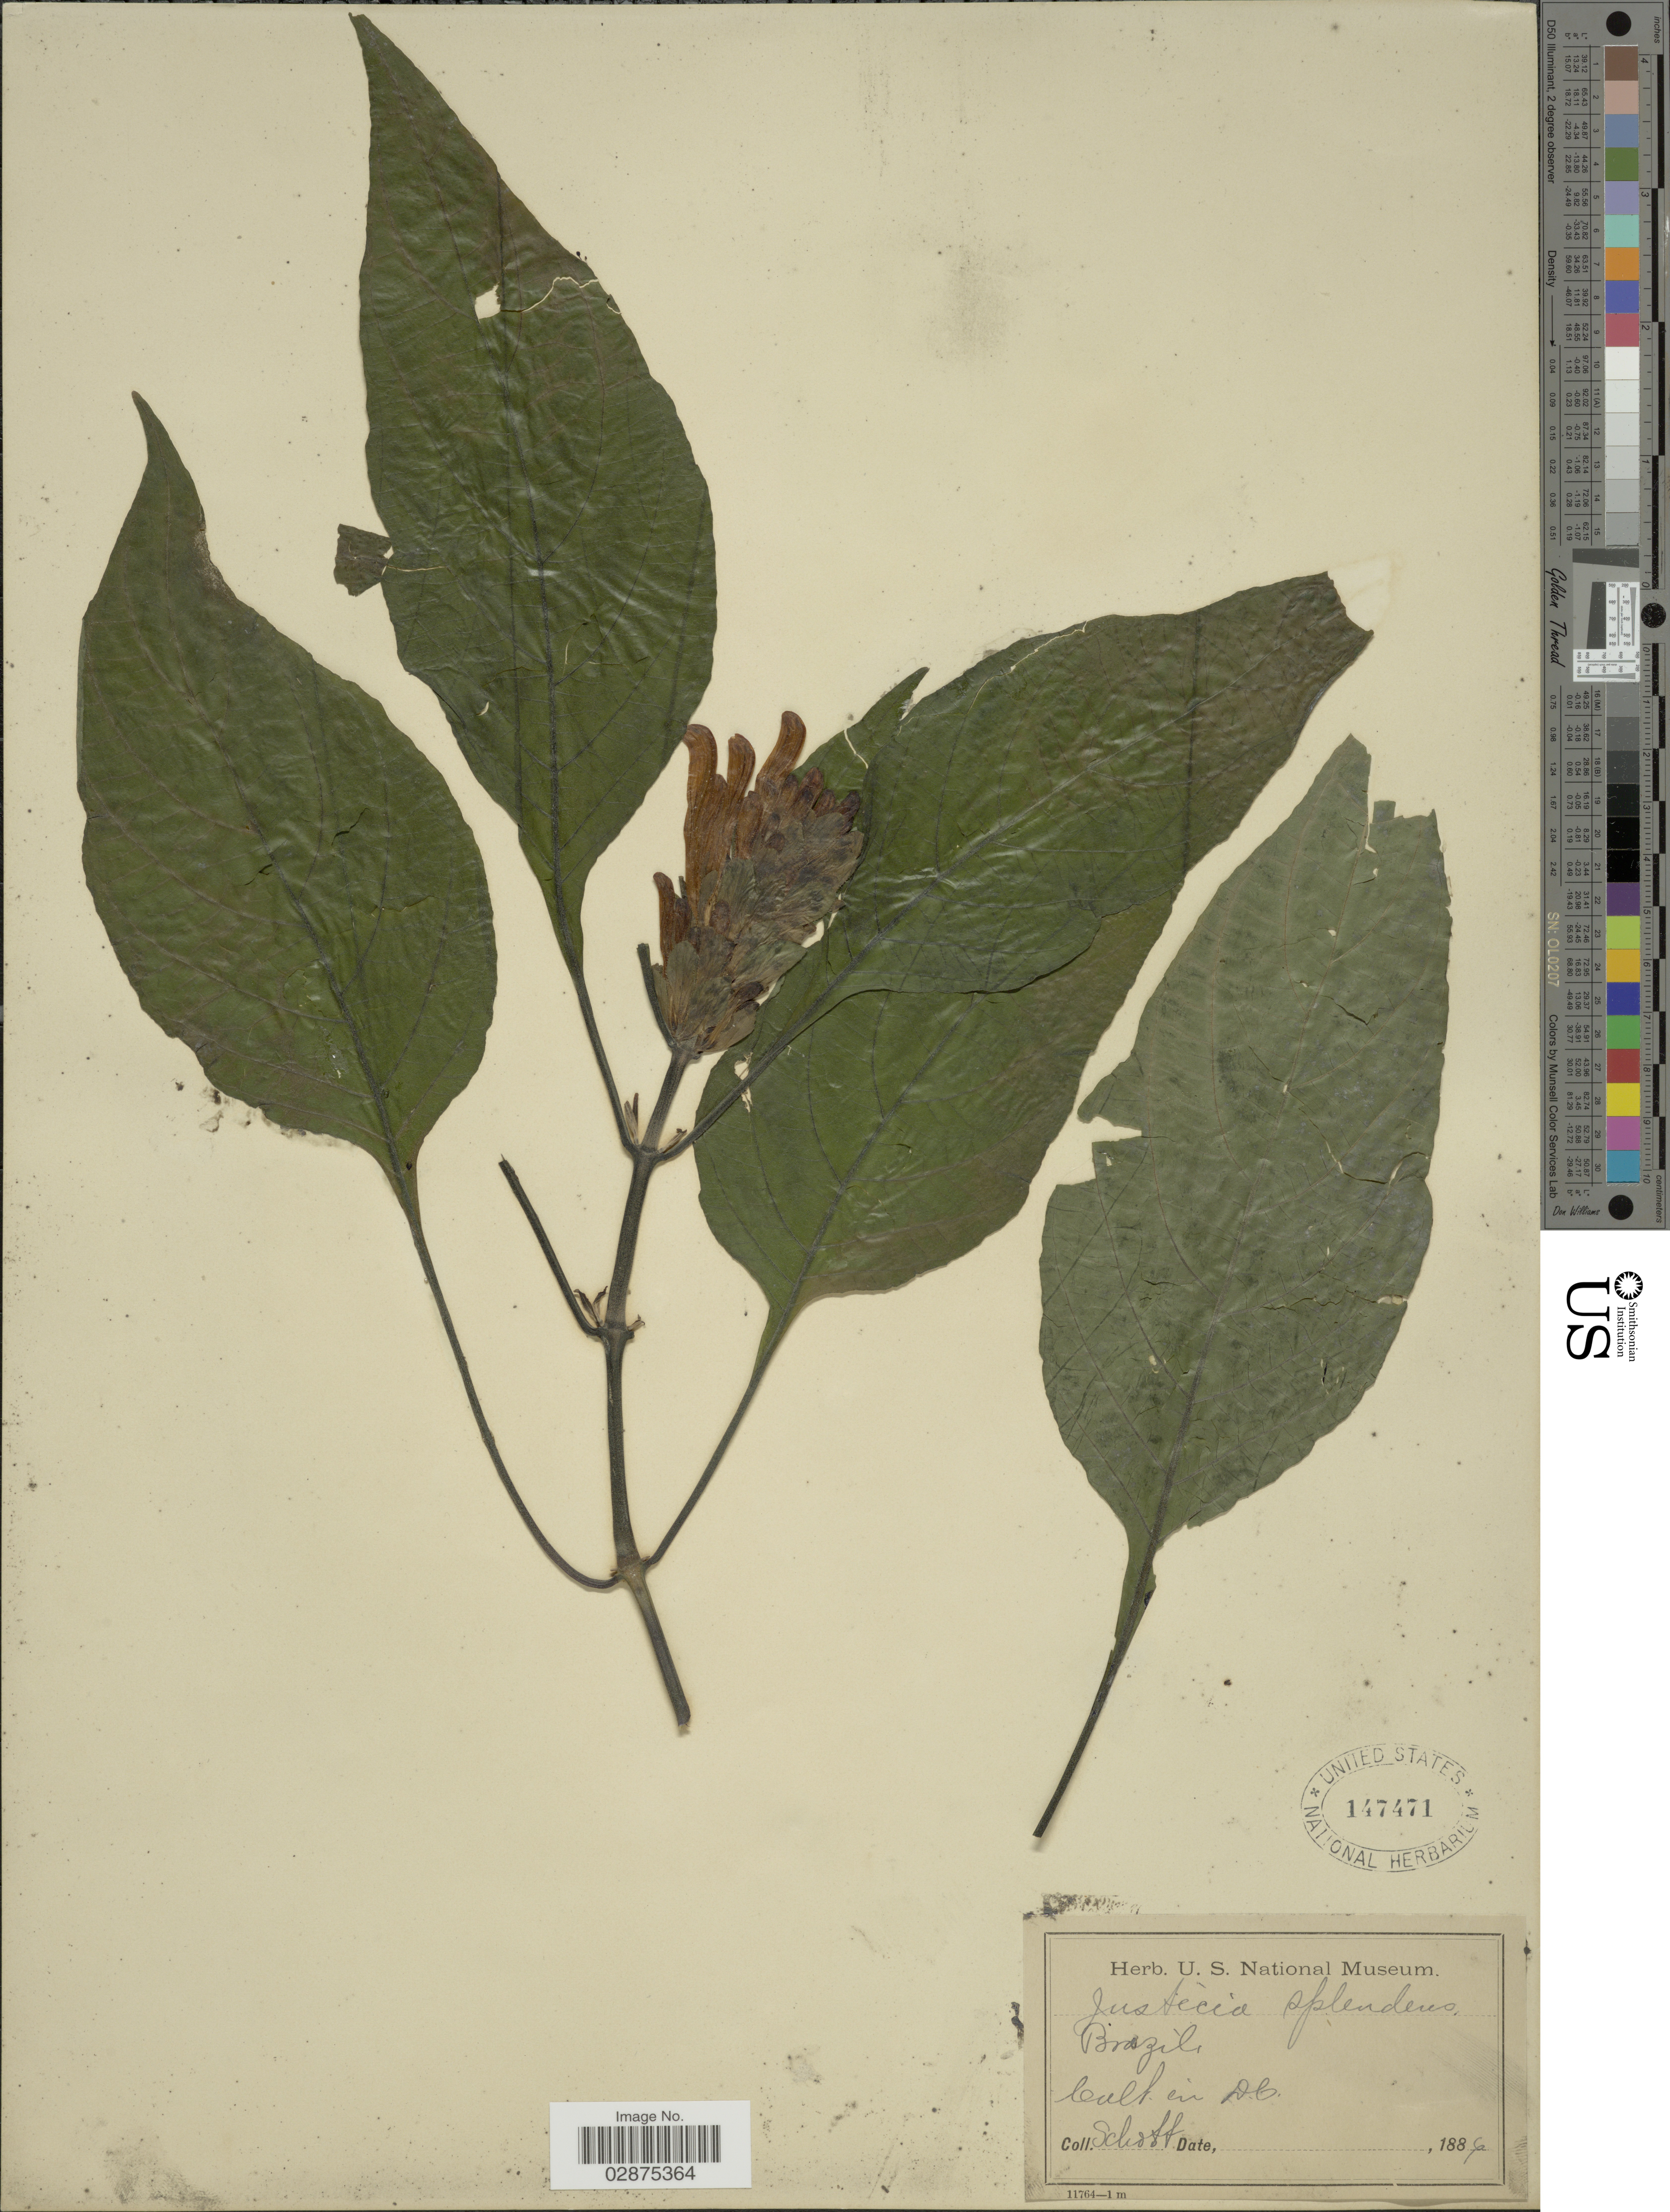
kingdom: Plantae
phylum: Tracheophyta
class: Magnoliopsida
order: Lamiales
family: Acanthaceae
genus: Justicia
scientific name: Justicia splendens cv.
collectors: Schott, --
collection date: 1886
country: United States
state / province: District of Columbia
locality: Cult. in D.C.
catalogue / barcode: US 147471